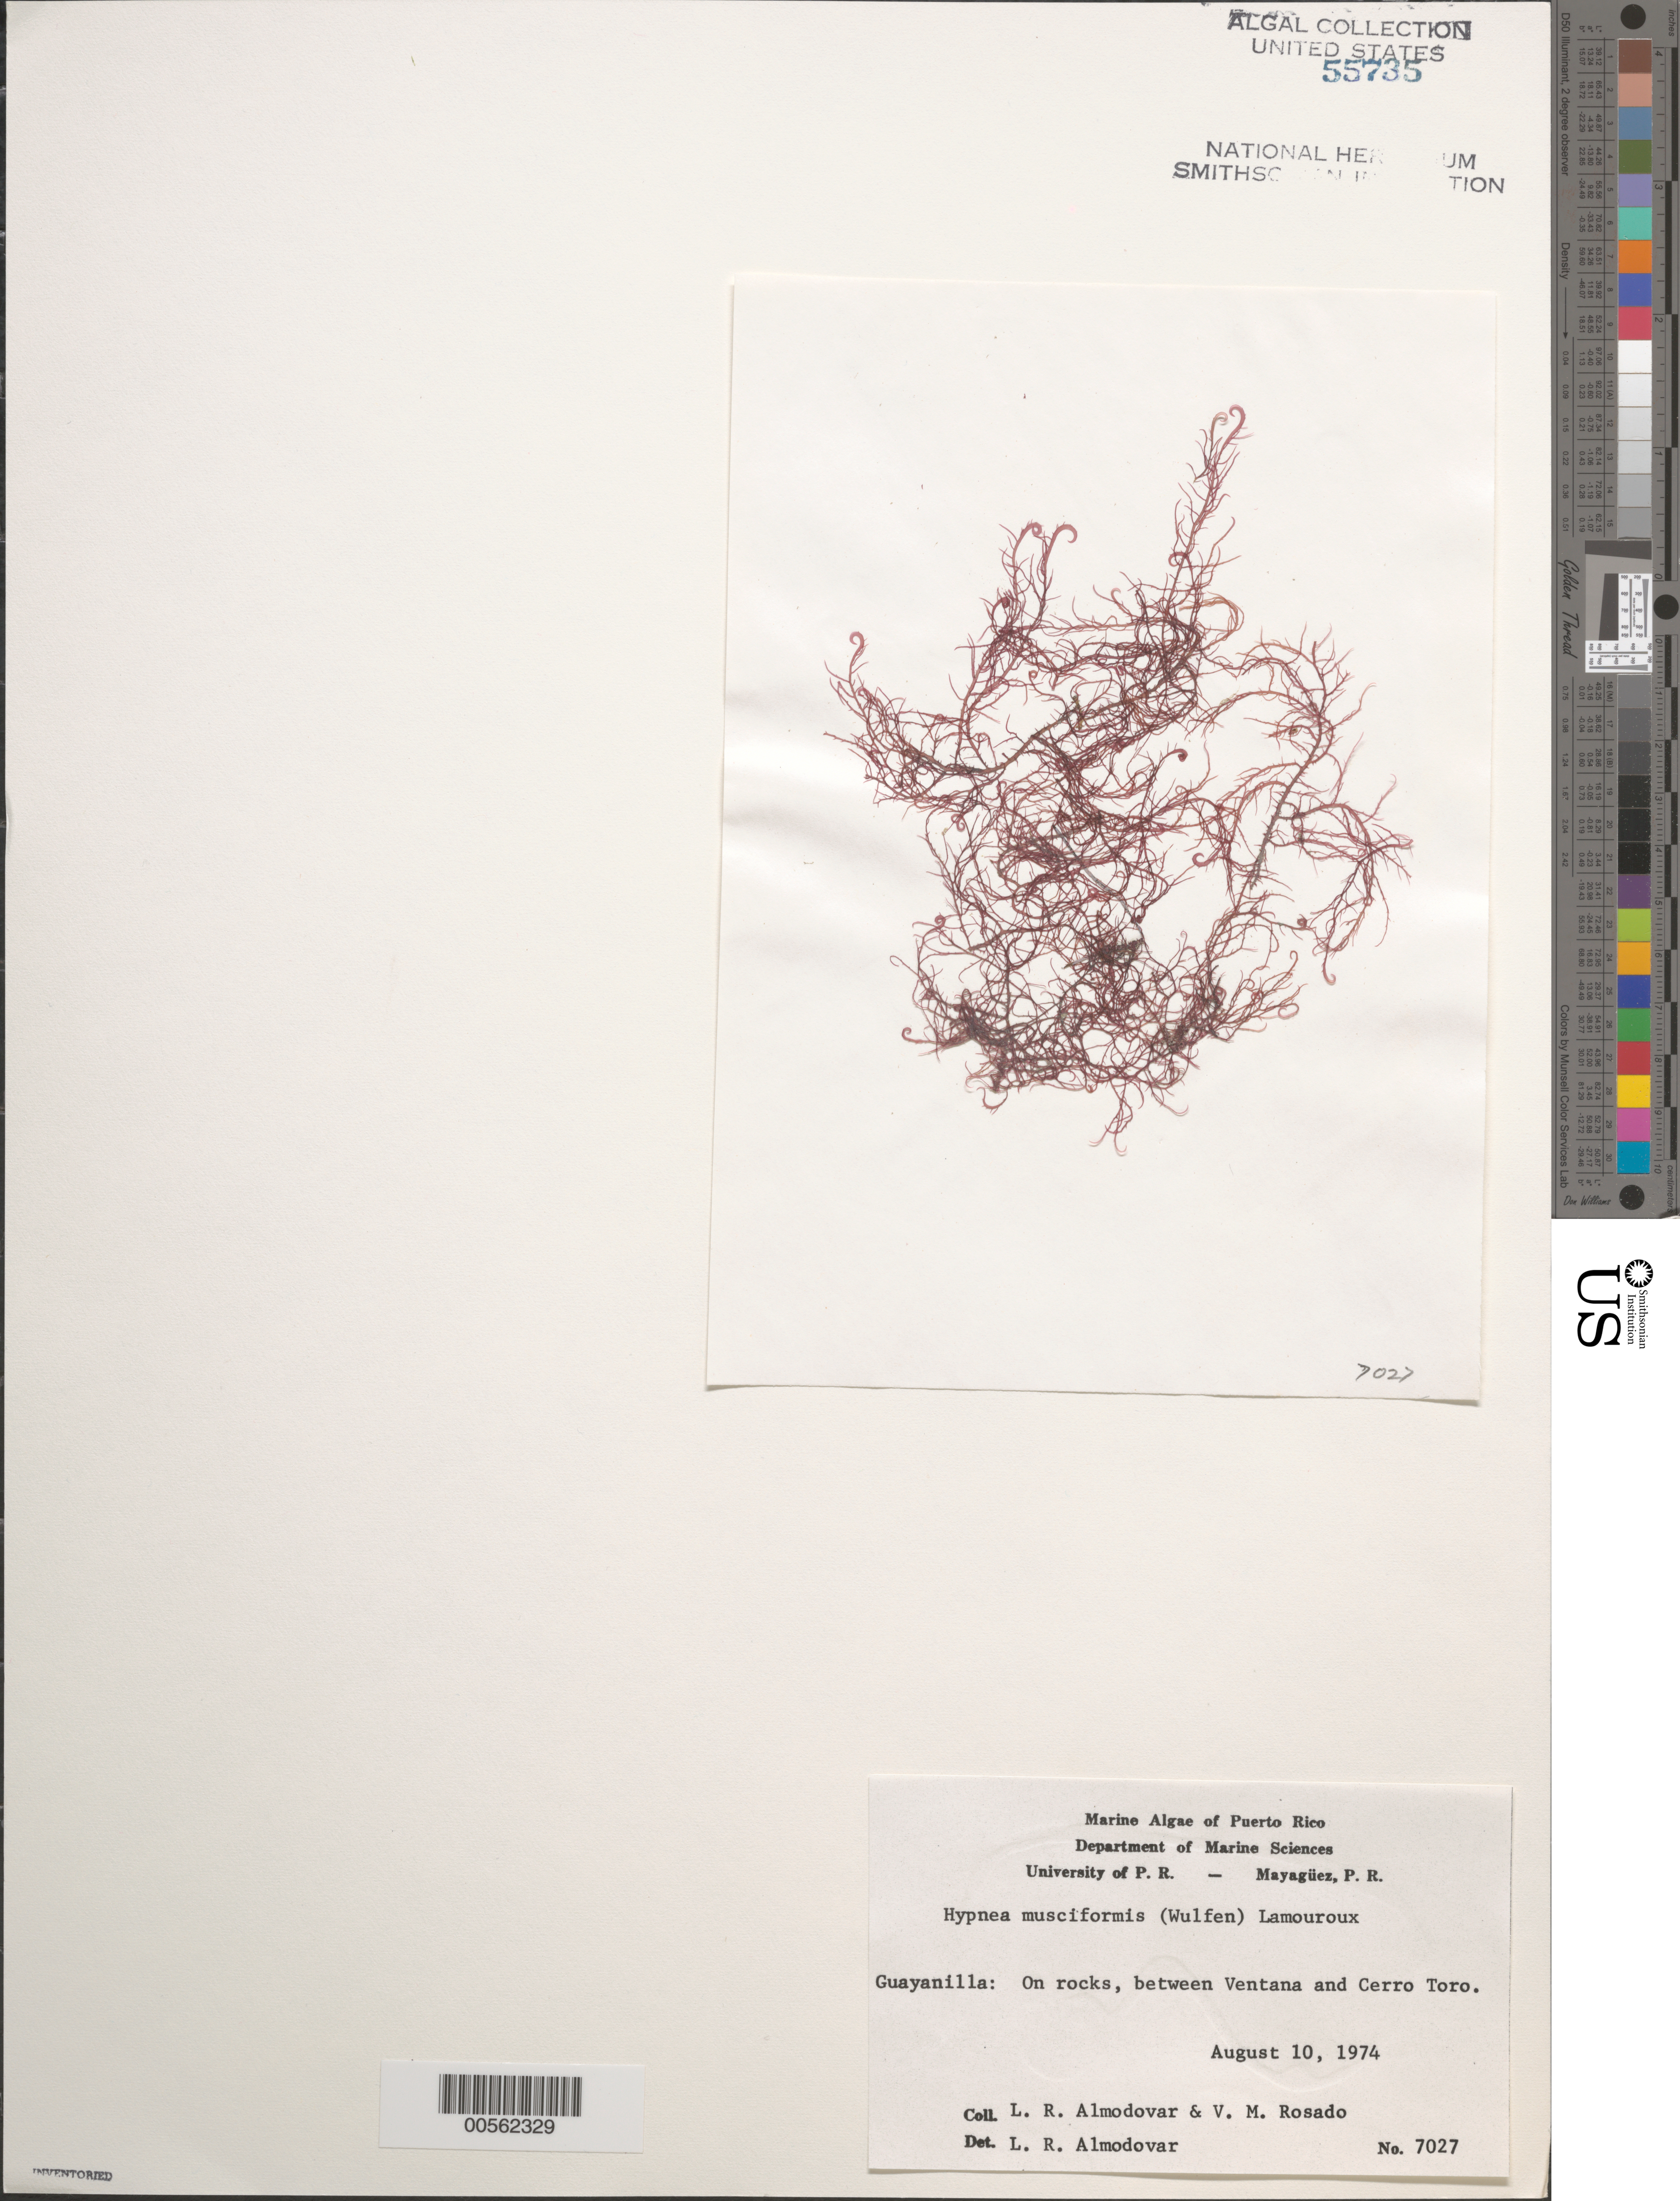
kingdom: Plantae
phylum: Rhodophyta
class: Florideophyceae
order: Gigartinales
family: Cystocloniaceae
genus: Hypnea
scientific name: Hypnea musciformis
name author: (Wulfen) J.V.Lamouroux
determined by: Almodovar, L. R.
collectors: L. Almodovar & V. Rosado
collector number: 7027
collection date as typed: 10 Aug 1974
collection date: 1974-08-10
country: Puerto Rico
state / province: Guayanilla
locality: Between ventana and cerro toro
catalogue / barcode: US 55735